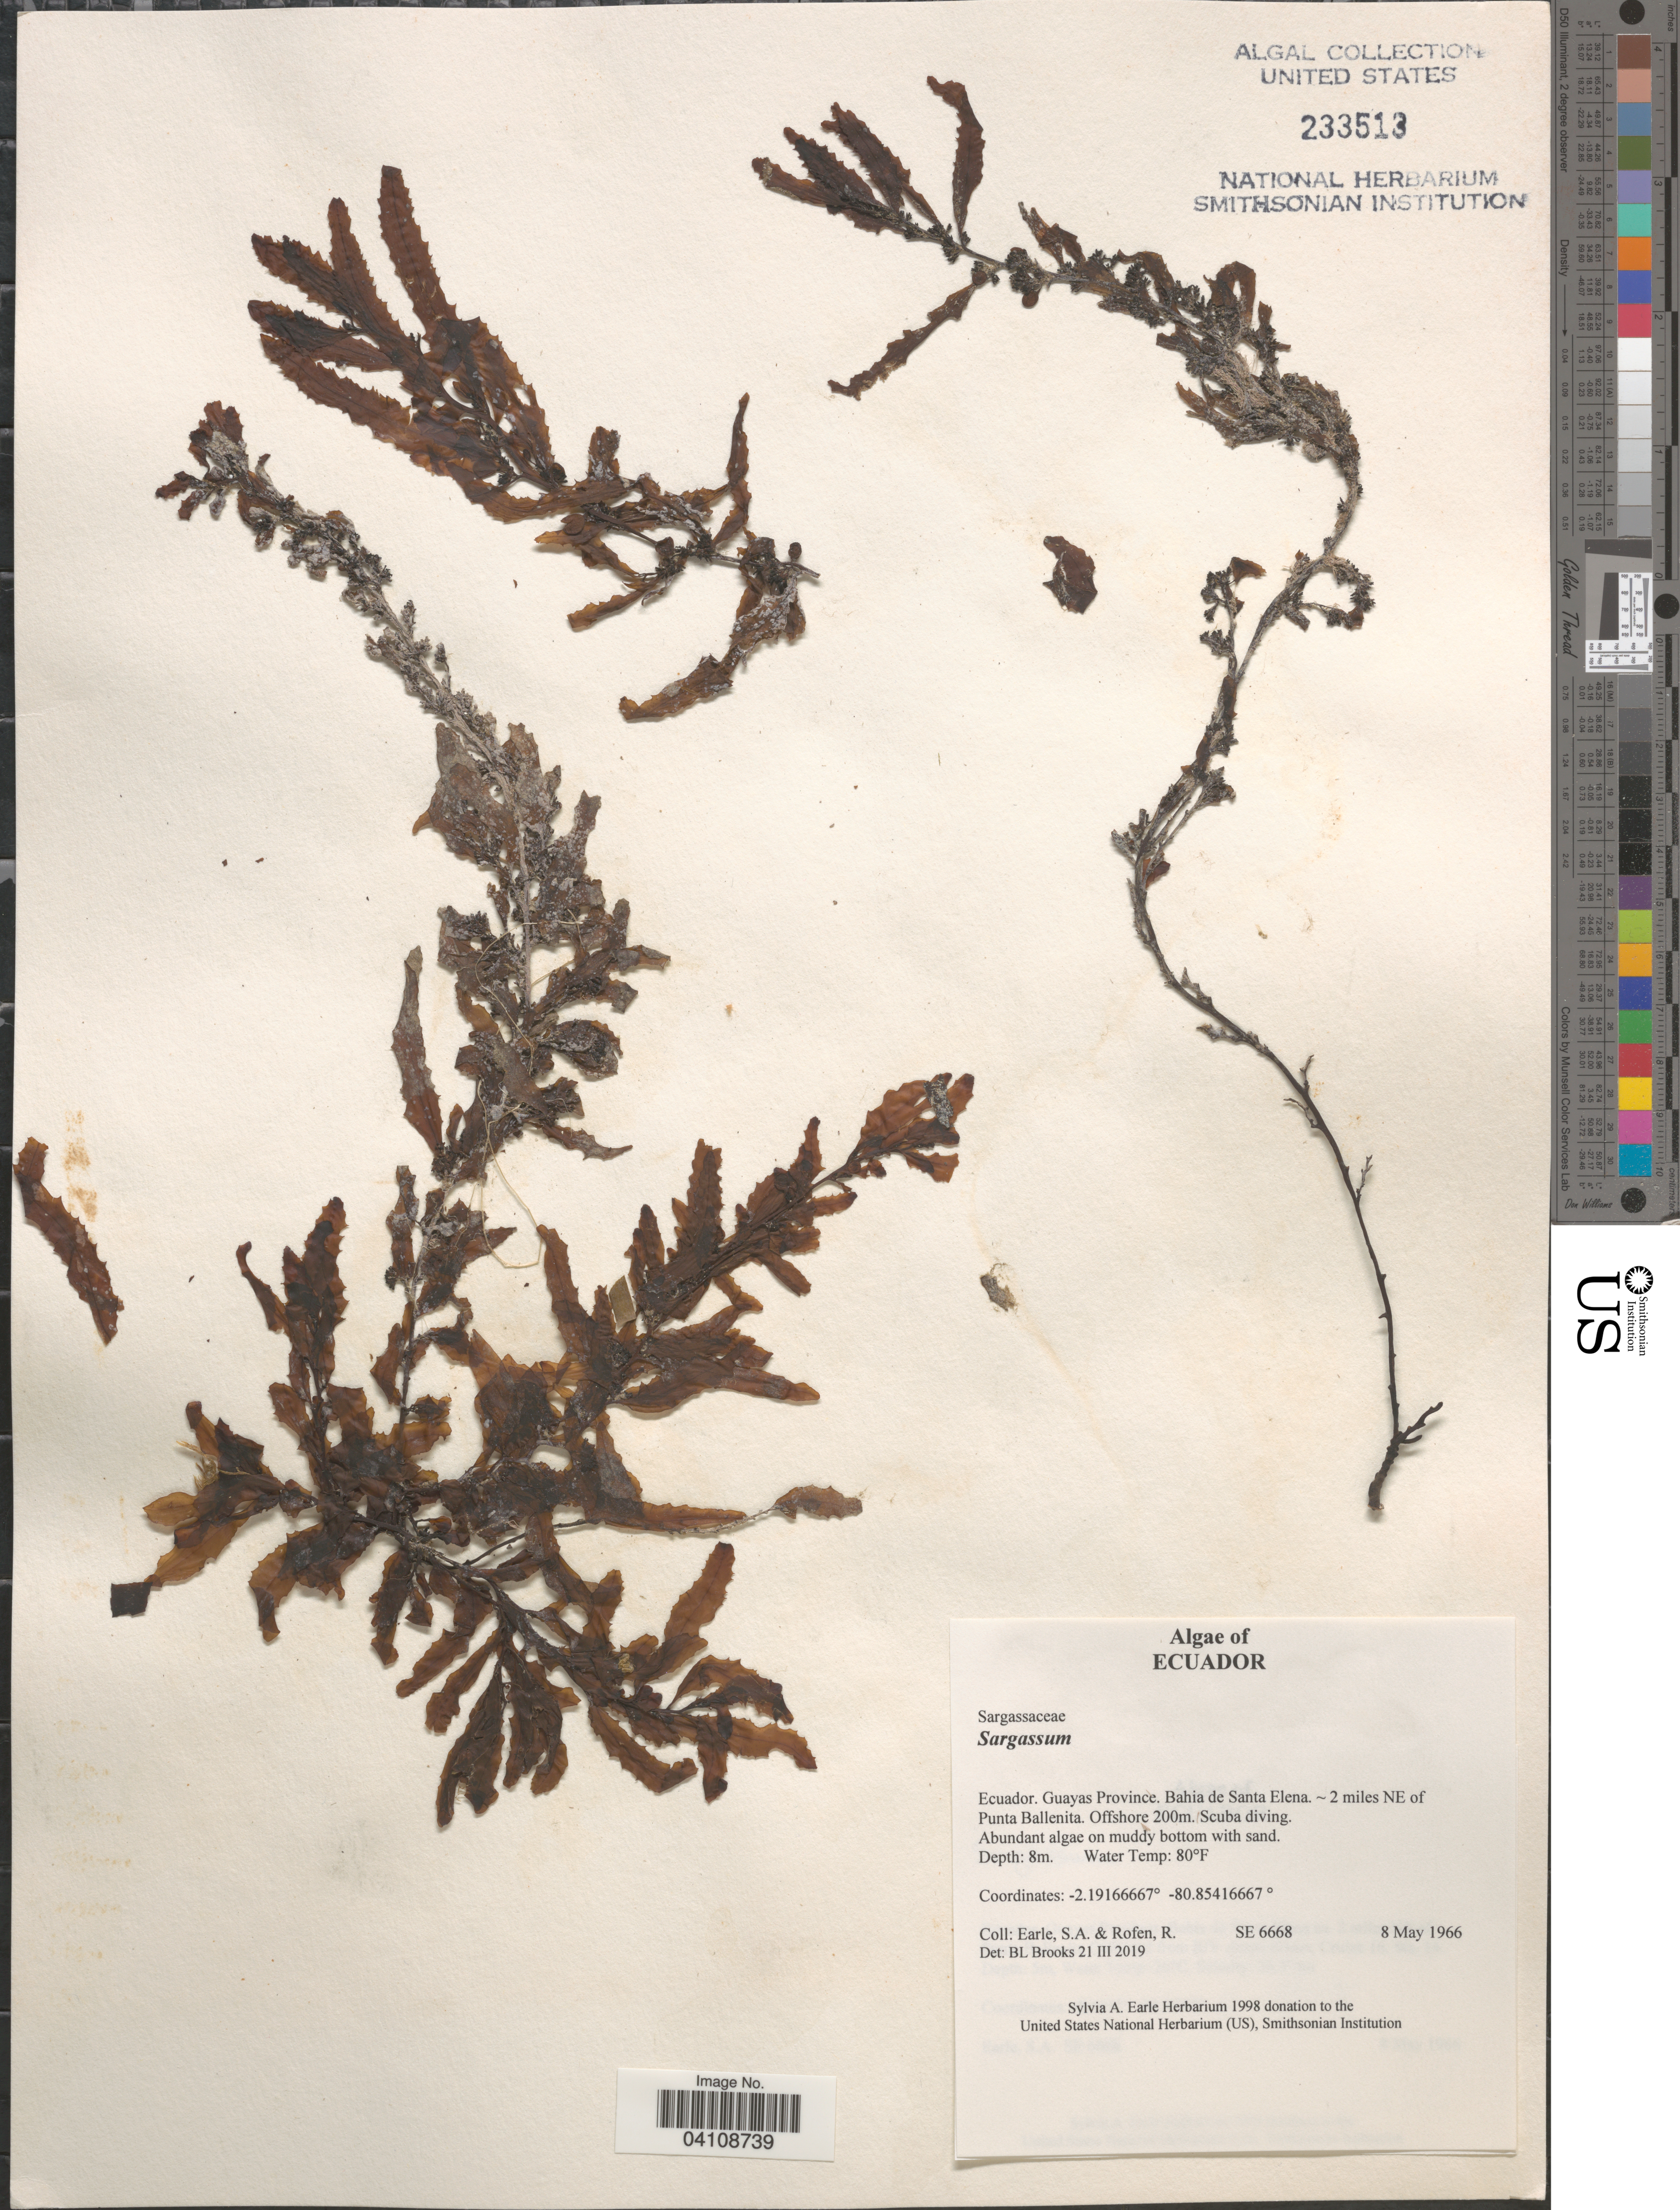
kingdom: Chromista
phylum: Ochrophyta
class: Phaeophyceae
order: Fucales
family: Sargassaceae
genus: Sargassum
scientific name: Sargassum sp.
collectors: S. A. Earle & R. Rofen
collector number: SE6668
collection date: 1966-05-08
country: Ecuador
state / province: Guayas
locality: Bahia de Santa Elena ~ 2 miles NE of Punta Ballenita. Offshore 200m.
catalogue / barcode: US 233513